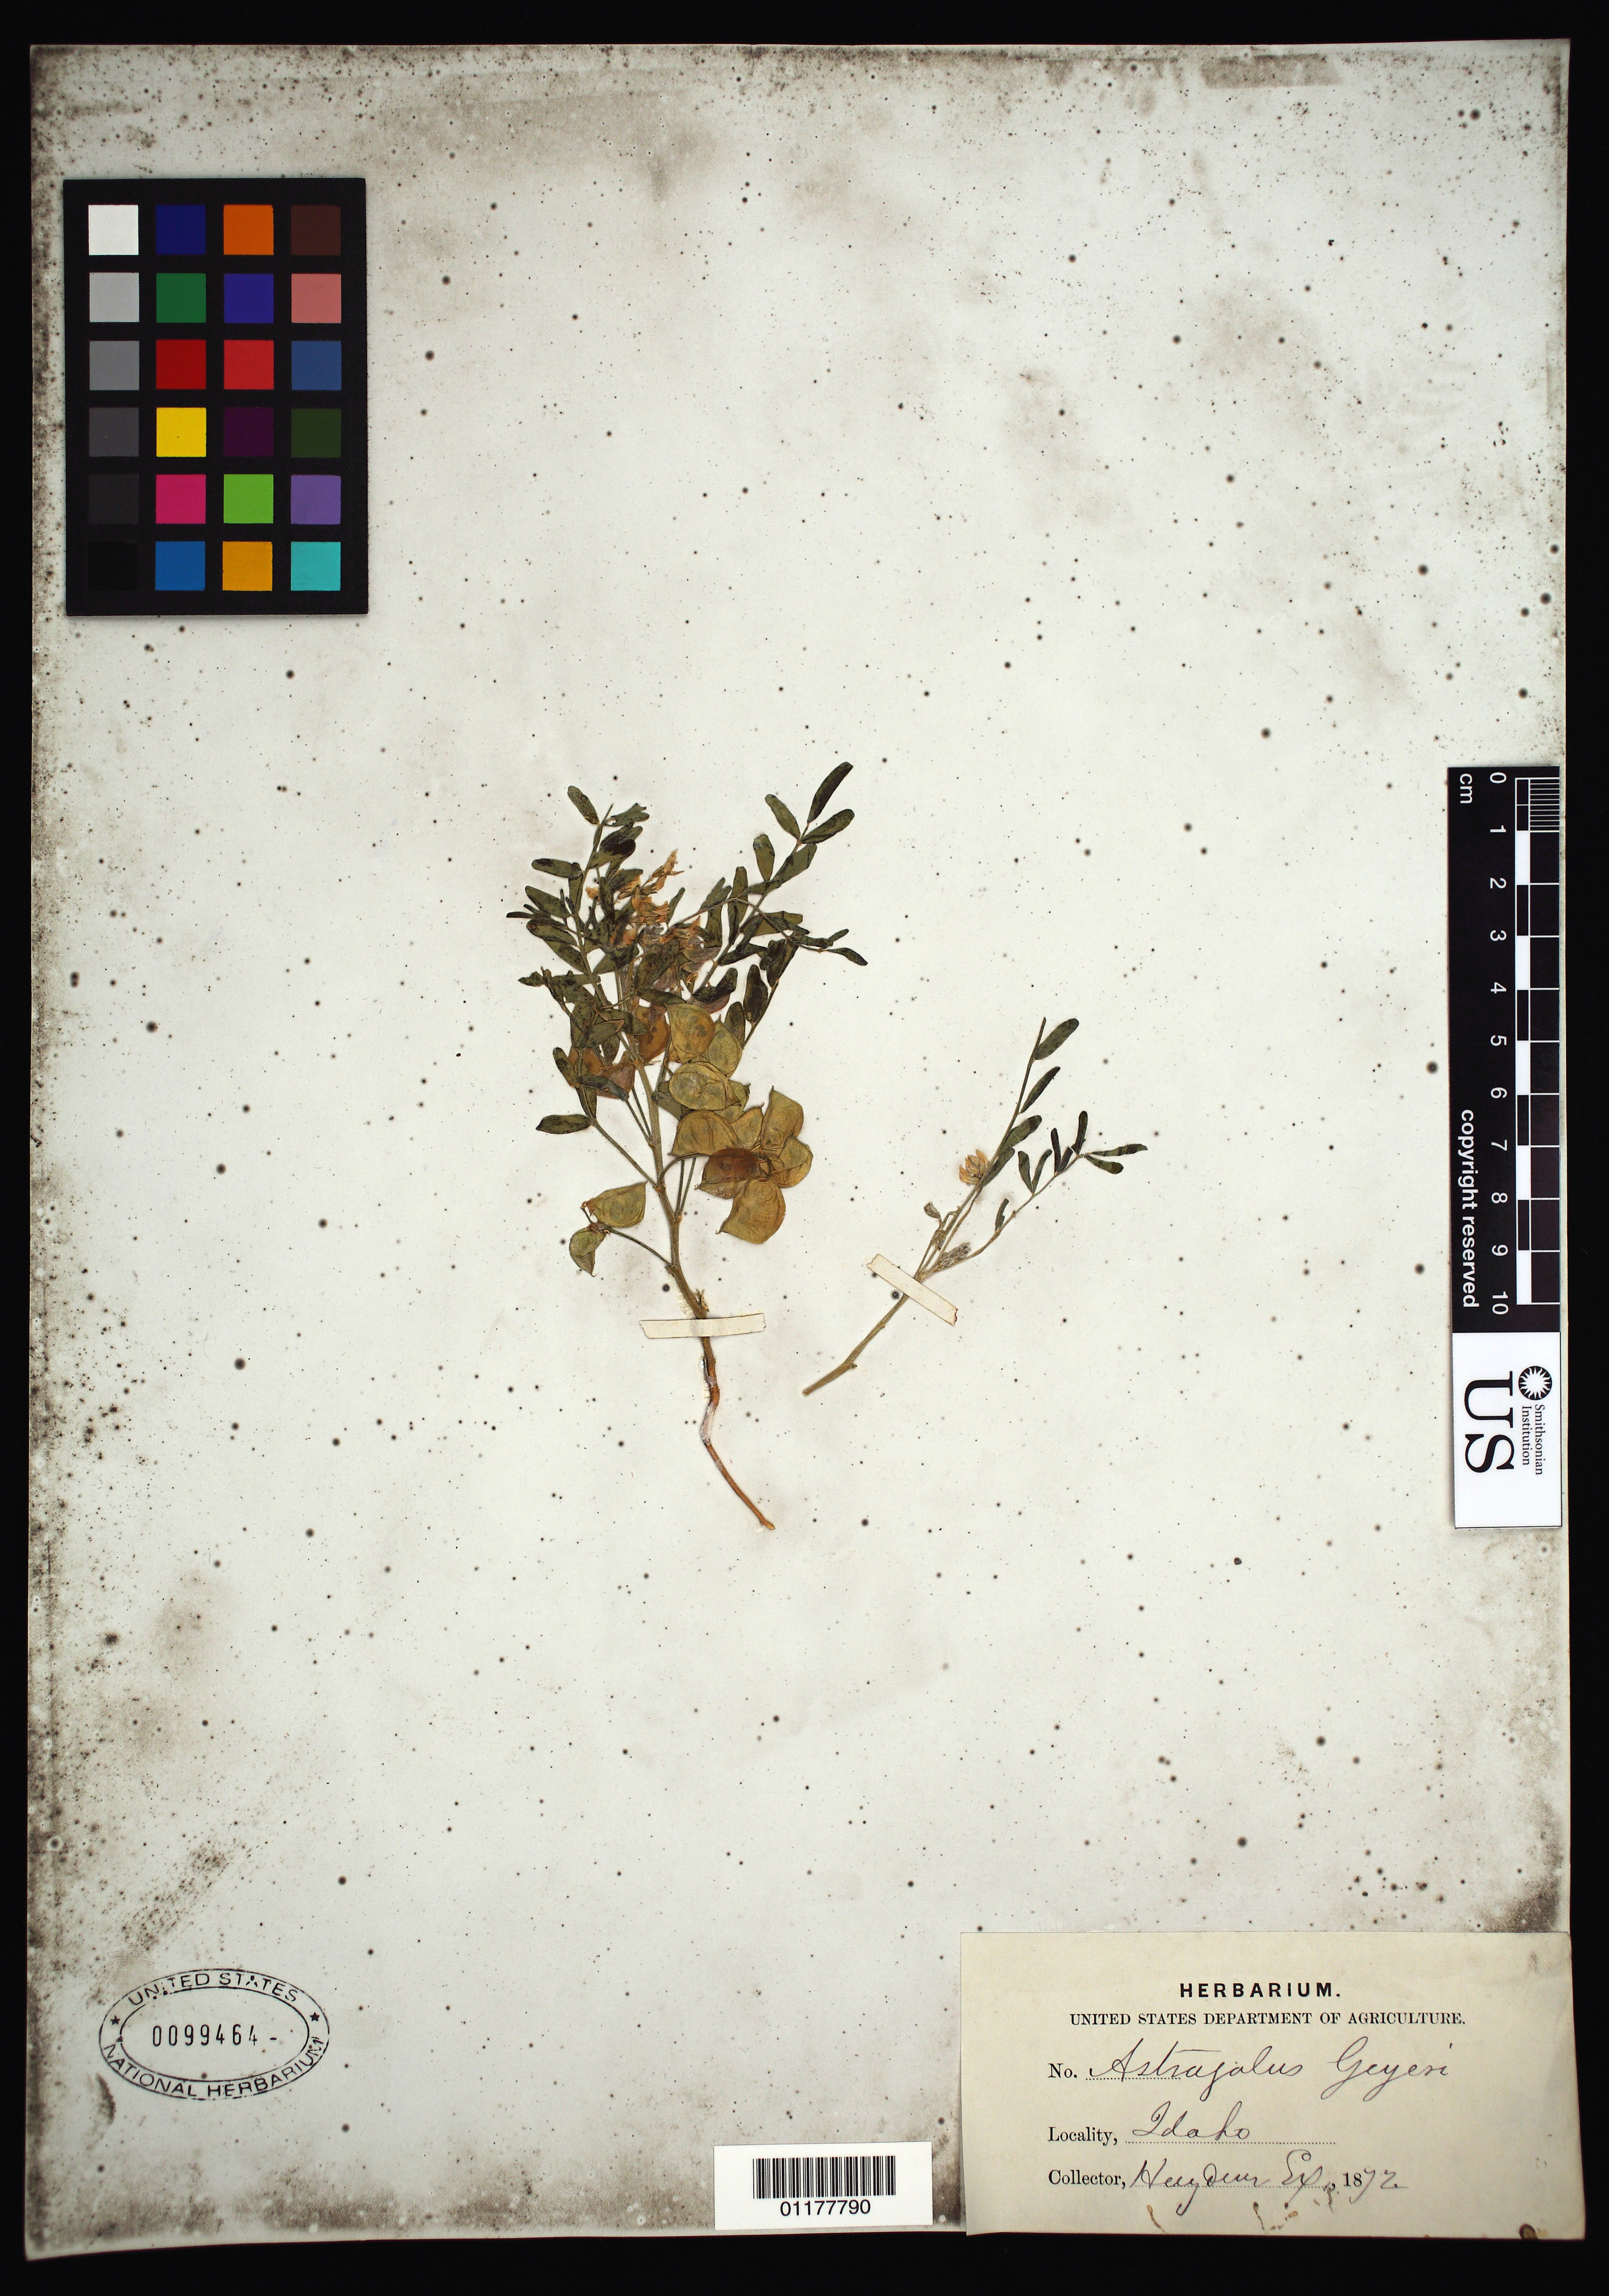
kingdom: Plantae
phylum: Tracheophyta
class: Magnoliopsida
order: Fabales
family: Fabaceae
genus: Astragalus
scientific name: Astragalus geyeri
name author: A. Gray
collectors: Hayden Exped.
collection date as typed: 1872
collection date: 1872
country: United States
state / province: Idaho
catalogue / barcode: US 99464